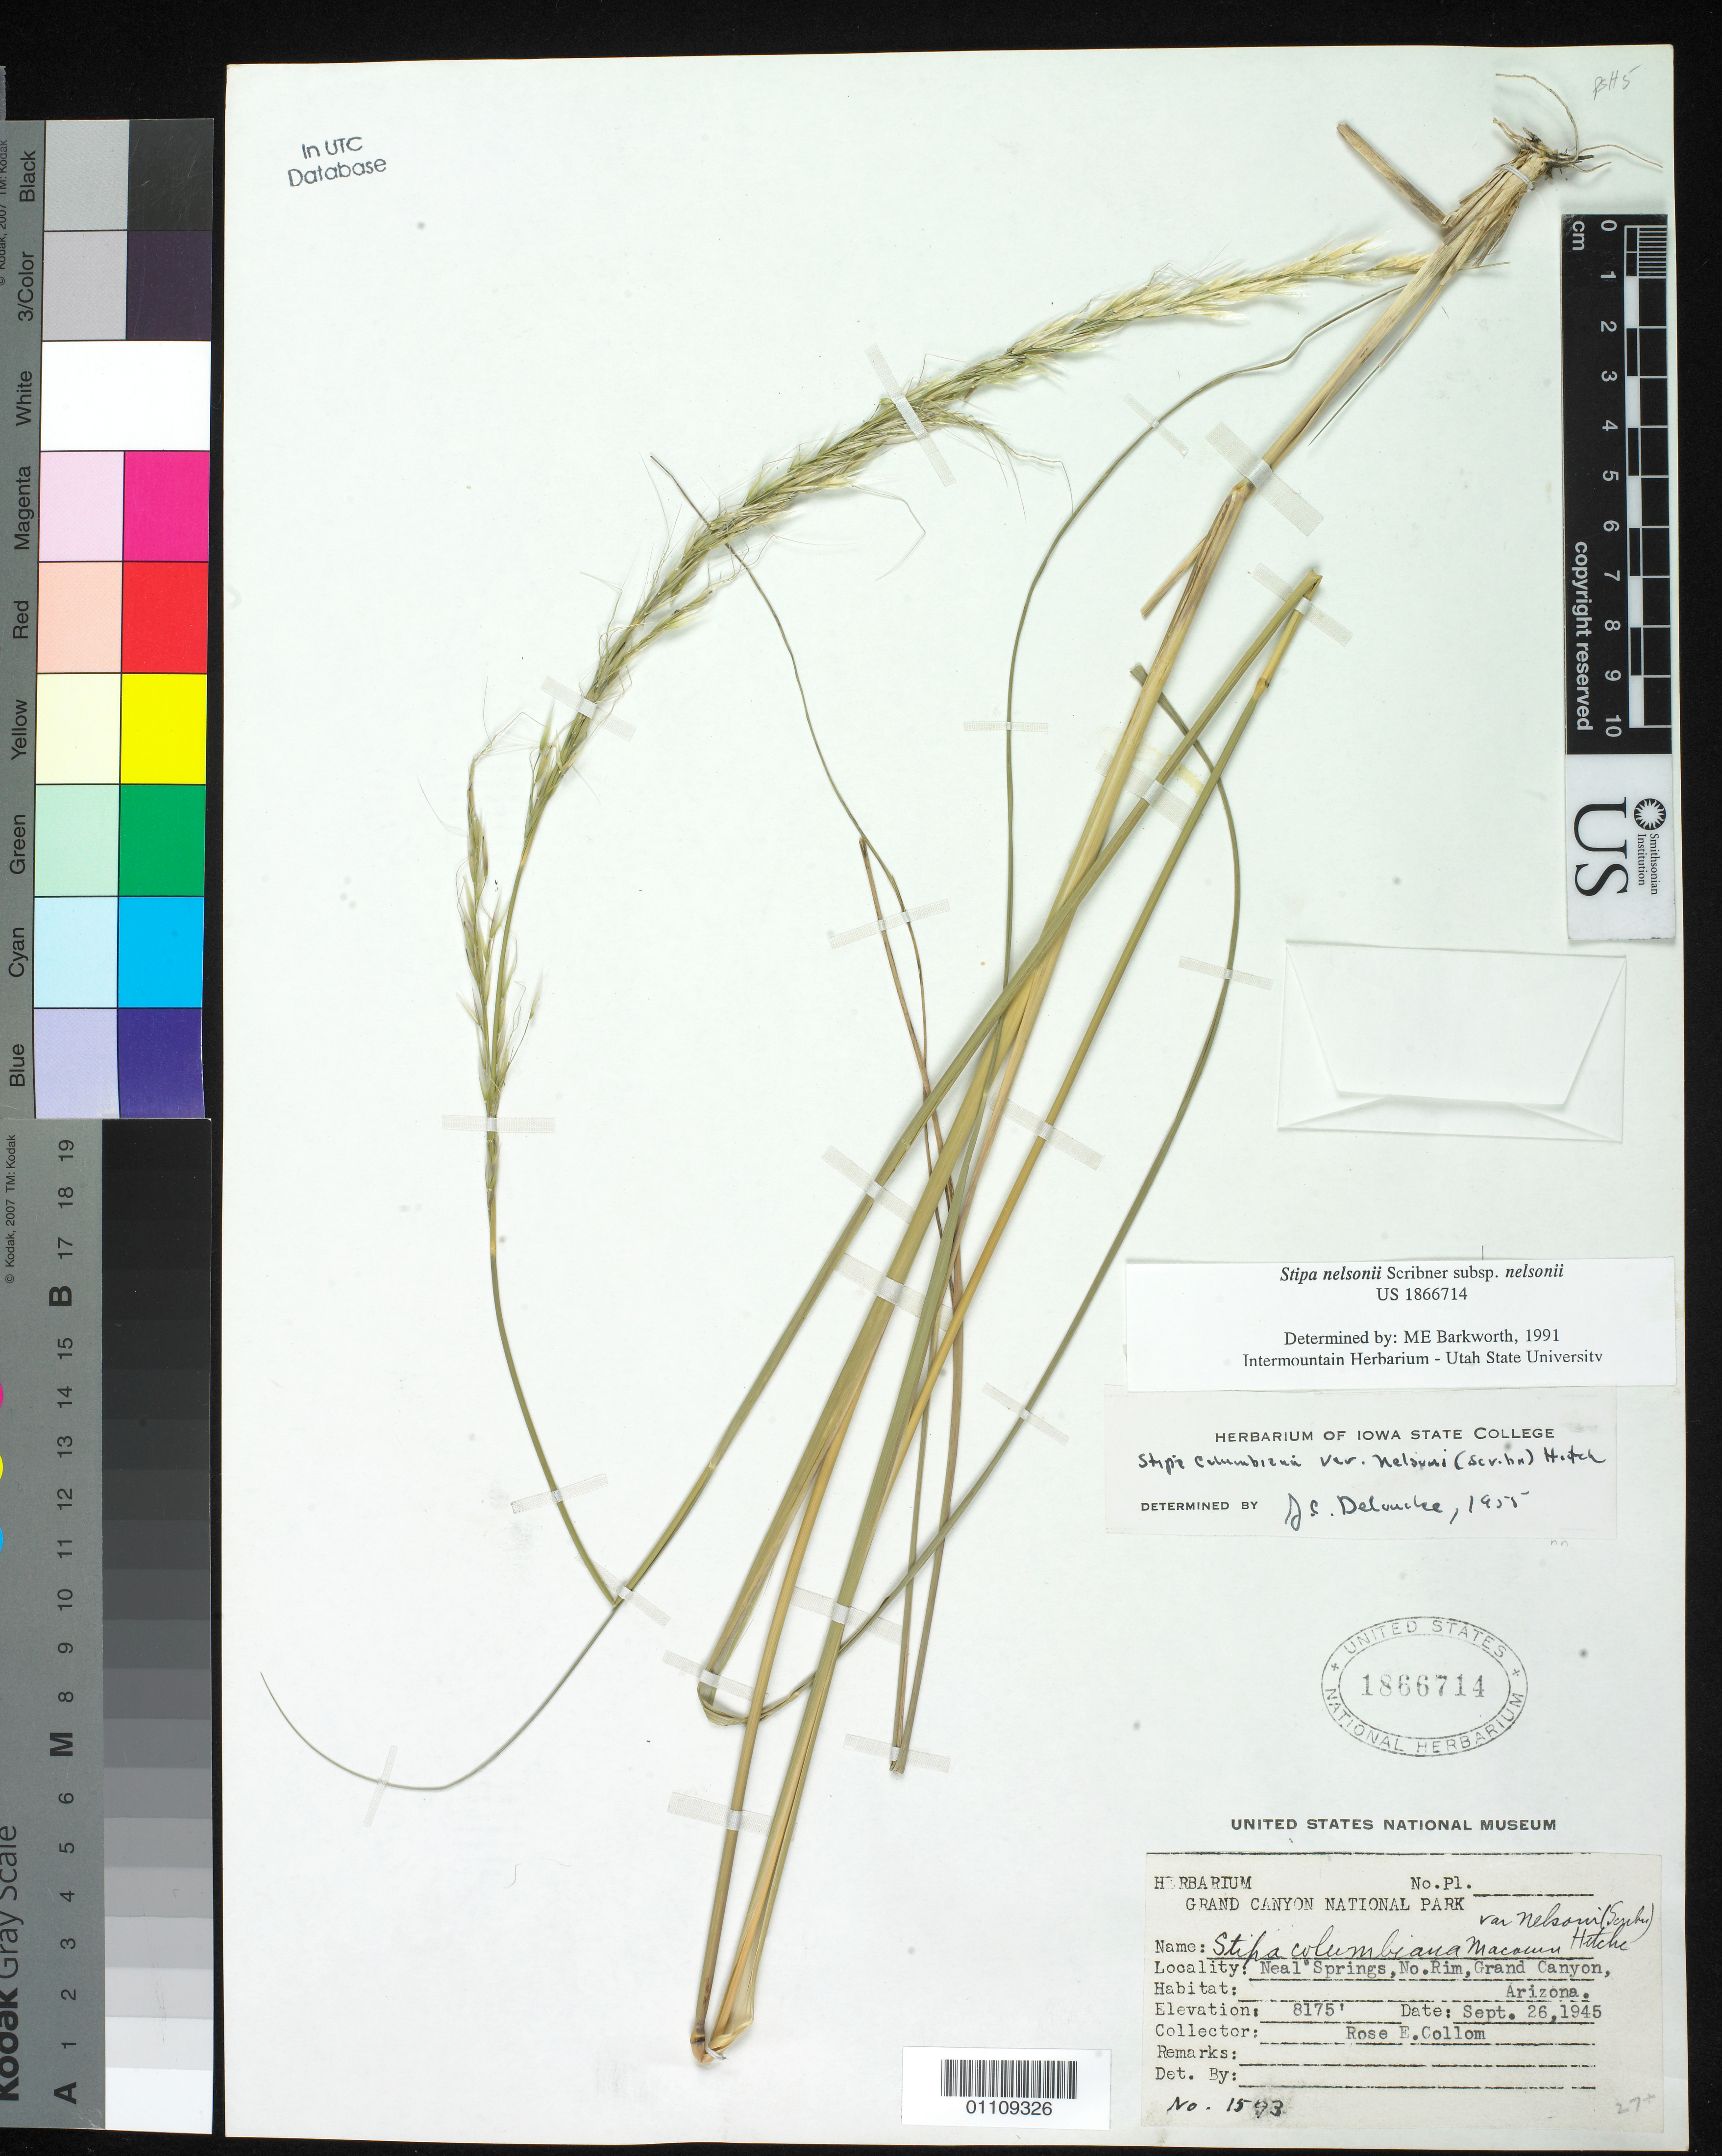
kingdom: Plantae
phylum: Tracheophyta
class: Liliopsida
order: Poales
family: Poaceae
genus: Eriocoma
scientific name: Eriocoma nelsonii subsp. nelsonii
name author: (Scribn.) Romasch.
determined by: Poaceae Reorganization Project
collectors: R. E. Collom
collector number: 1593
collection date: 1945-09-26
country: United States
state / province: Arizona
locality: Neal Springs, No. Rim, Grand Canyon.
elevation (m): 2492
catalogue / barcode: US 1866714